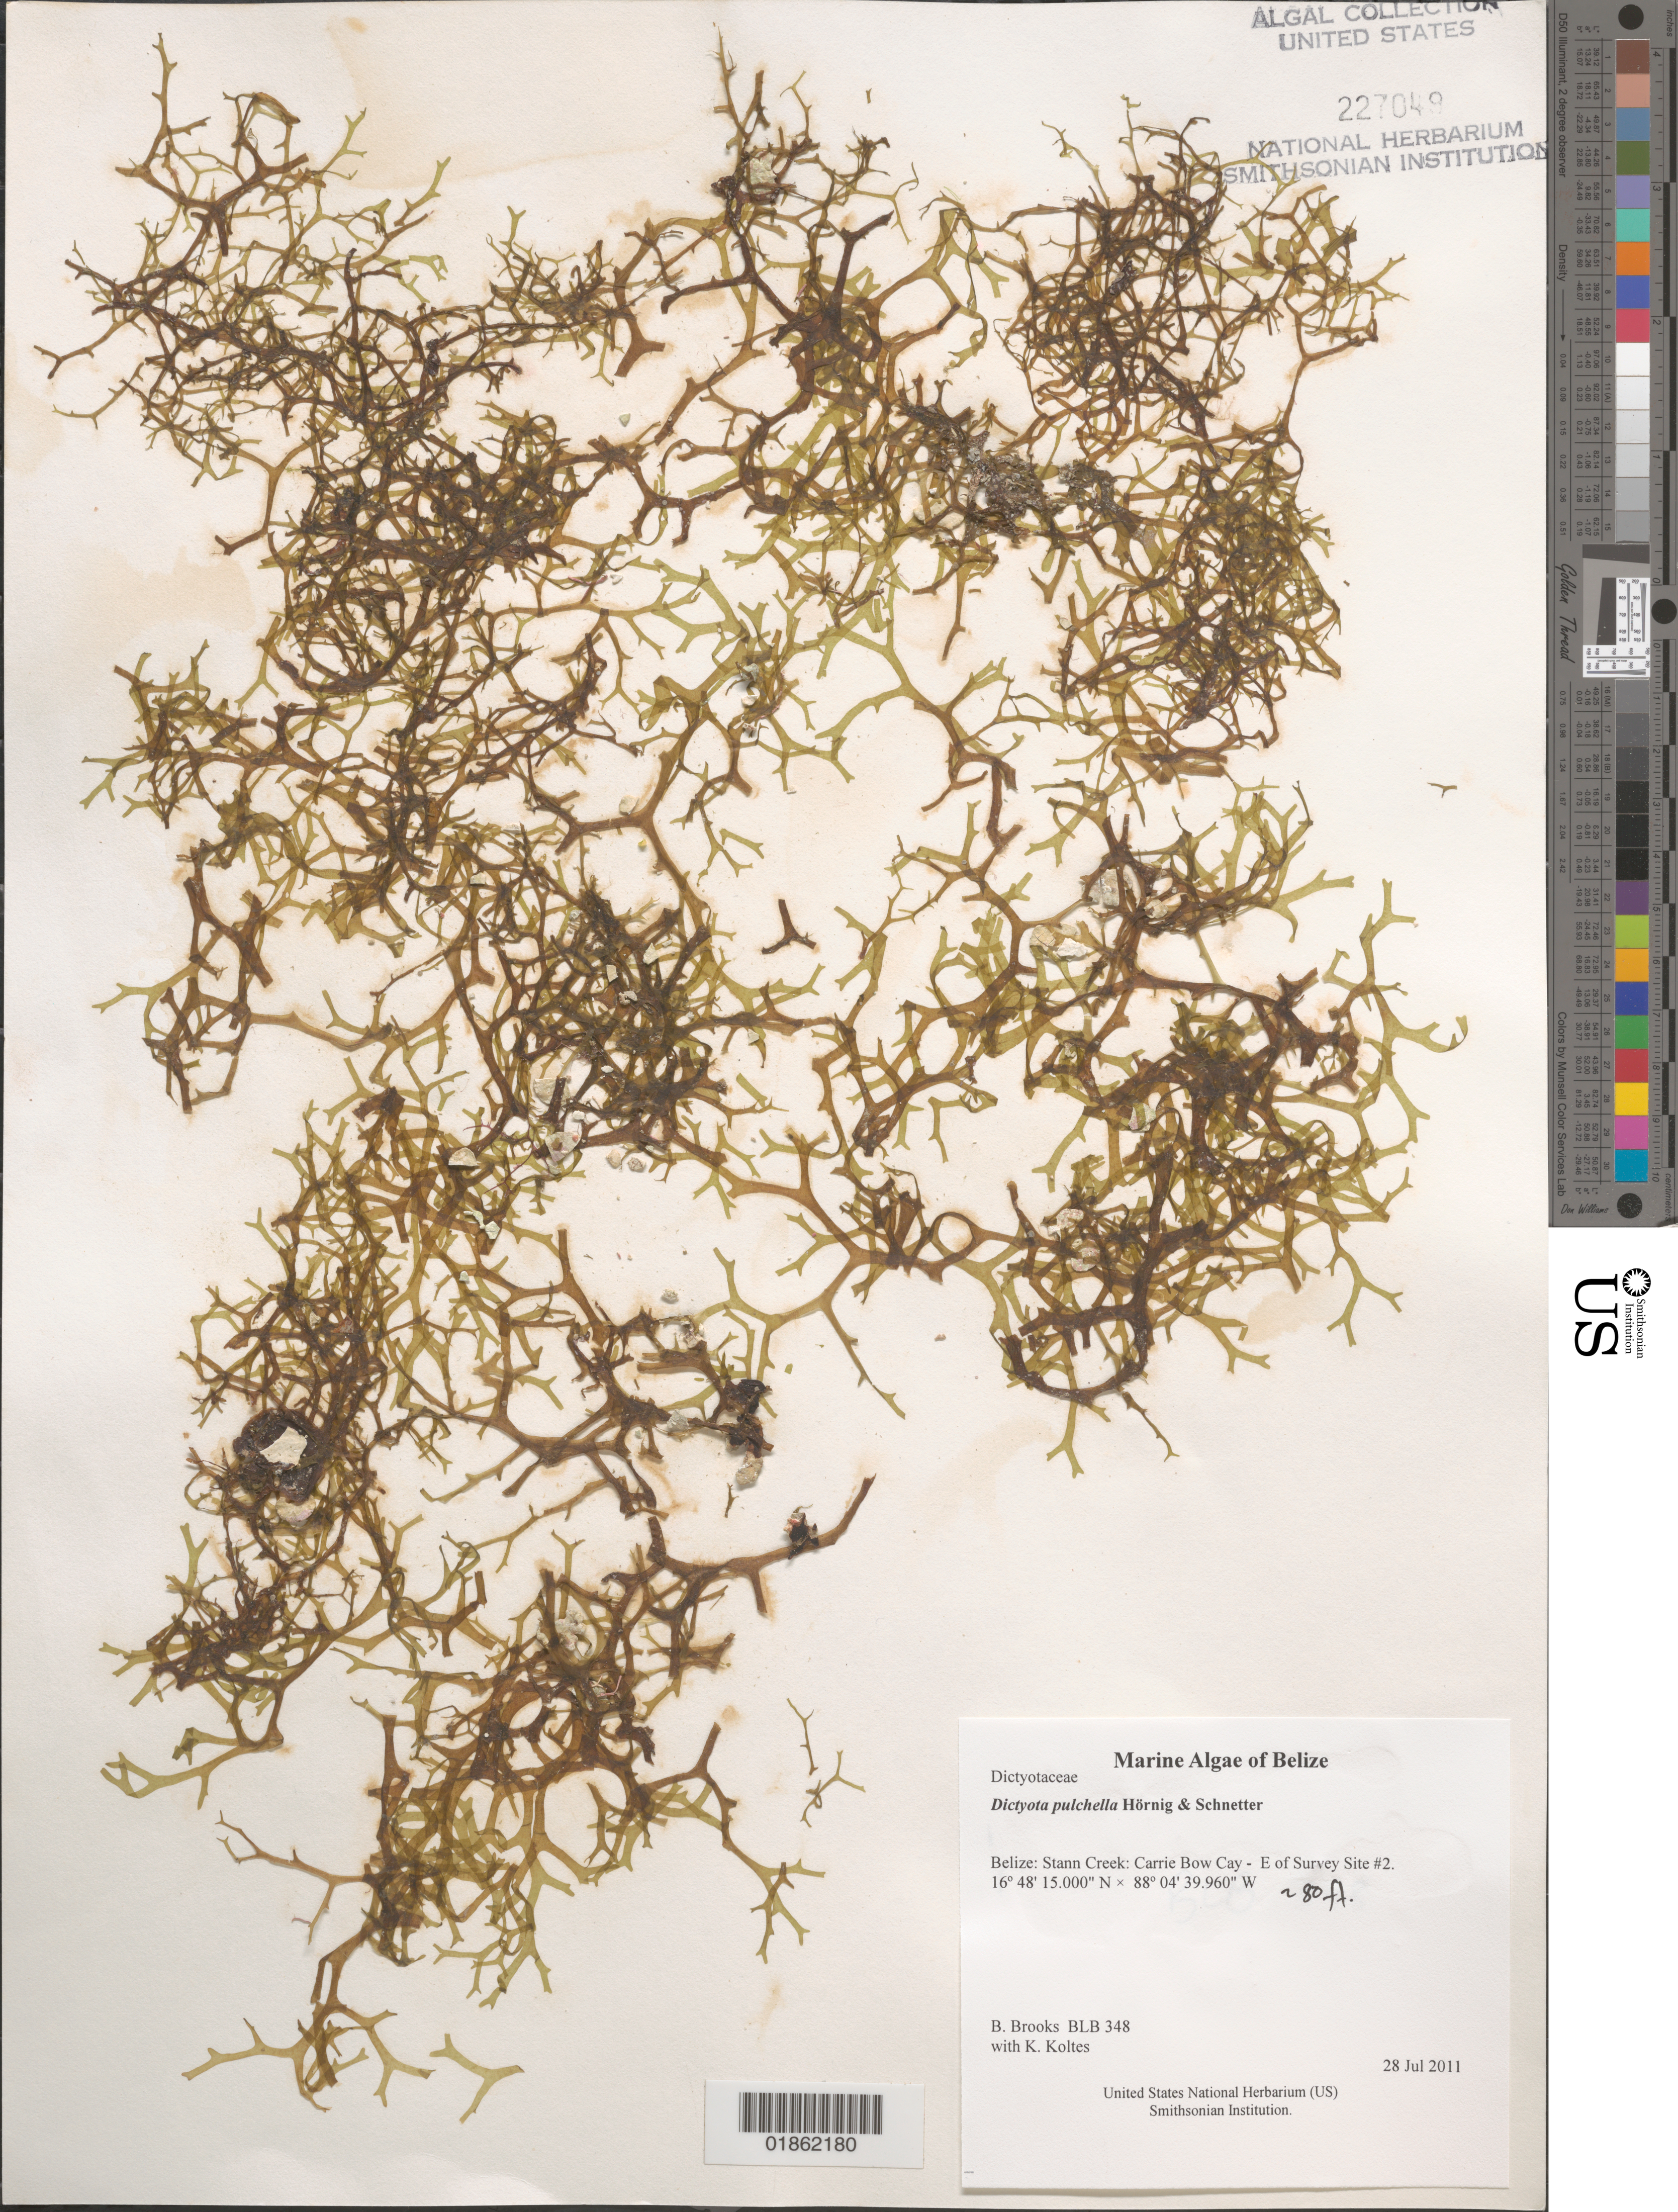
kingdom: Chromista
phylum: Ochrophyta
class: Phaeophyceae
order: Dictyotales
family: Dictyotaceae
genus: Dictyota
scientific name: Dictyota pulchella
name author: I.Hörnig & Schnetter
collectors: B. Brooks & K. Koltes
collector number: BLB 348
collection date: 2011-07-28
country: Belize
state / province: Stann Creek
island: Carrie Bow Cay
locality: Carrie Bow Cay - E of Survey Site #2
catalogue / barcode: US 227049